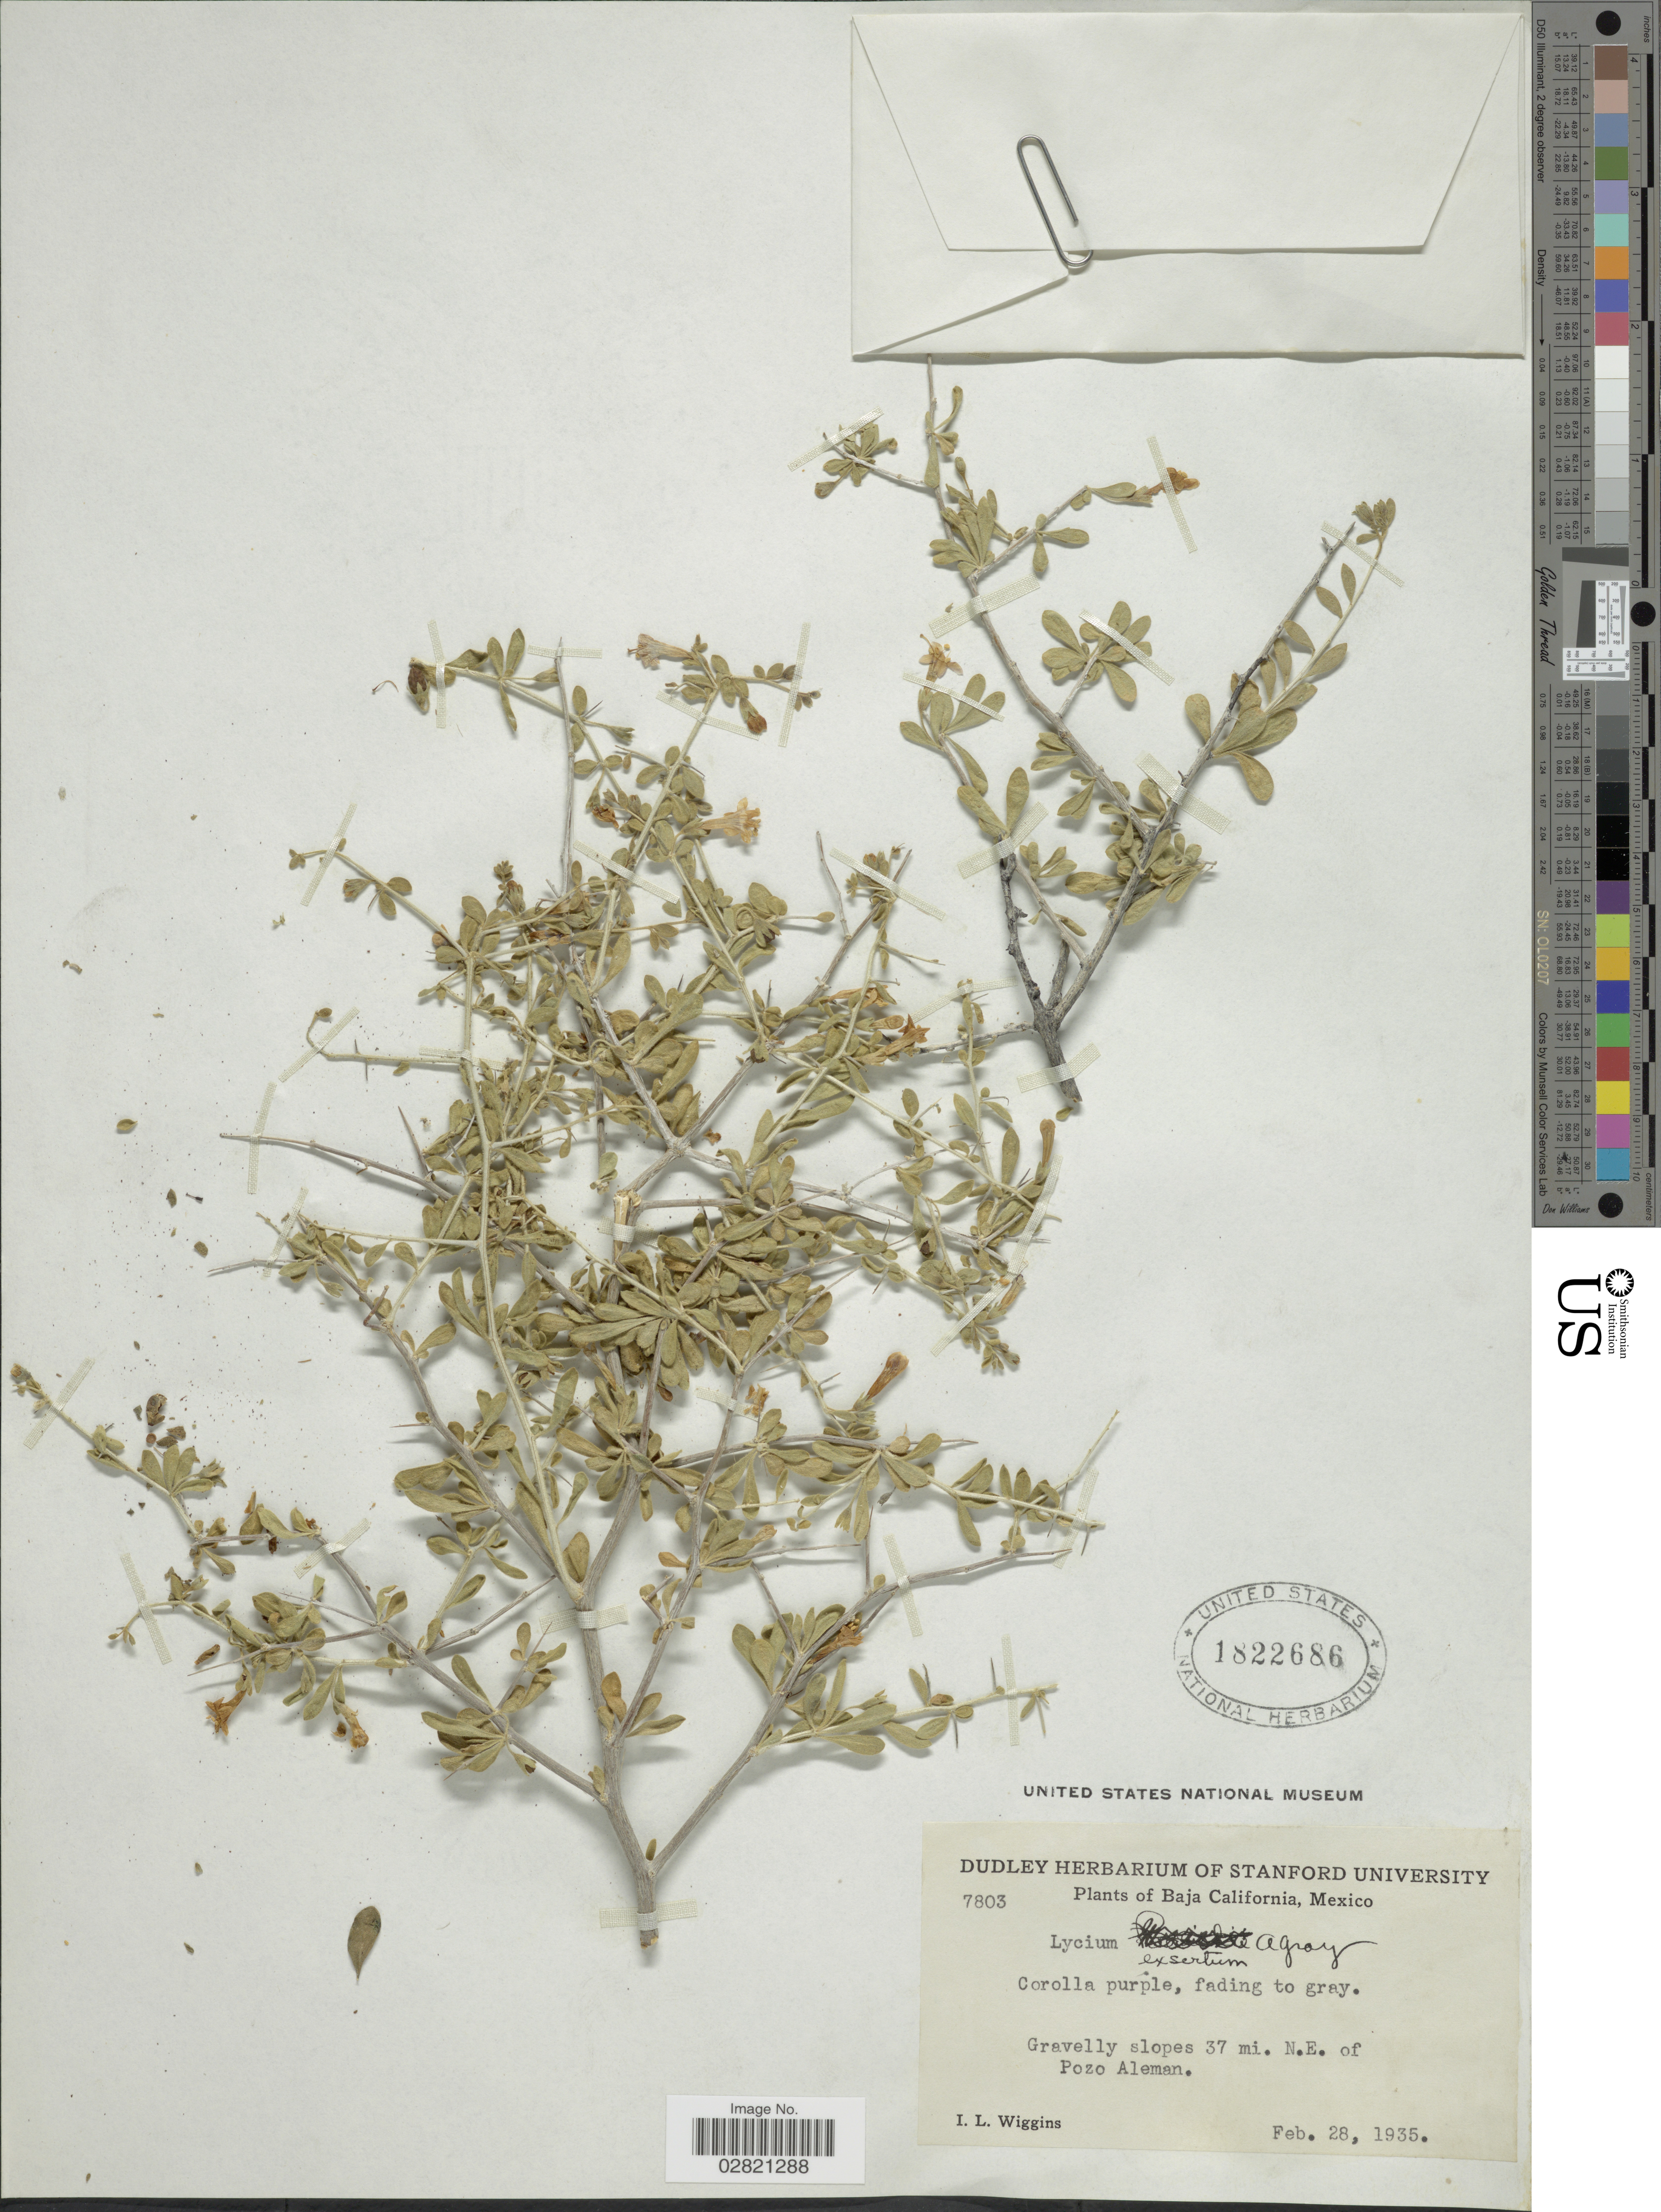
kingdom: Plantae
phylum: Tracheophyta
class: Magnoliopsida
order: Solanales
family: Solanaceae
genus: Lycium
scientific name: Lycium exsertum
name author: A. Gray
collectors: I. L. Wiggins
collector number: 7803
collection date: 1935-02-28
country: Mexico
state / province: Baja California Norte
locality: Gravelly slopes 37 mi. N.E. of Pozo Aleman.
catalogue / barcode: US 1822686